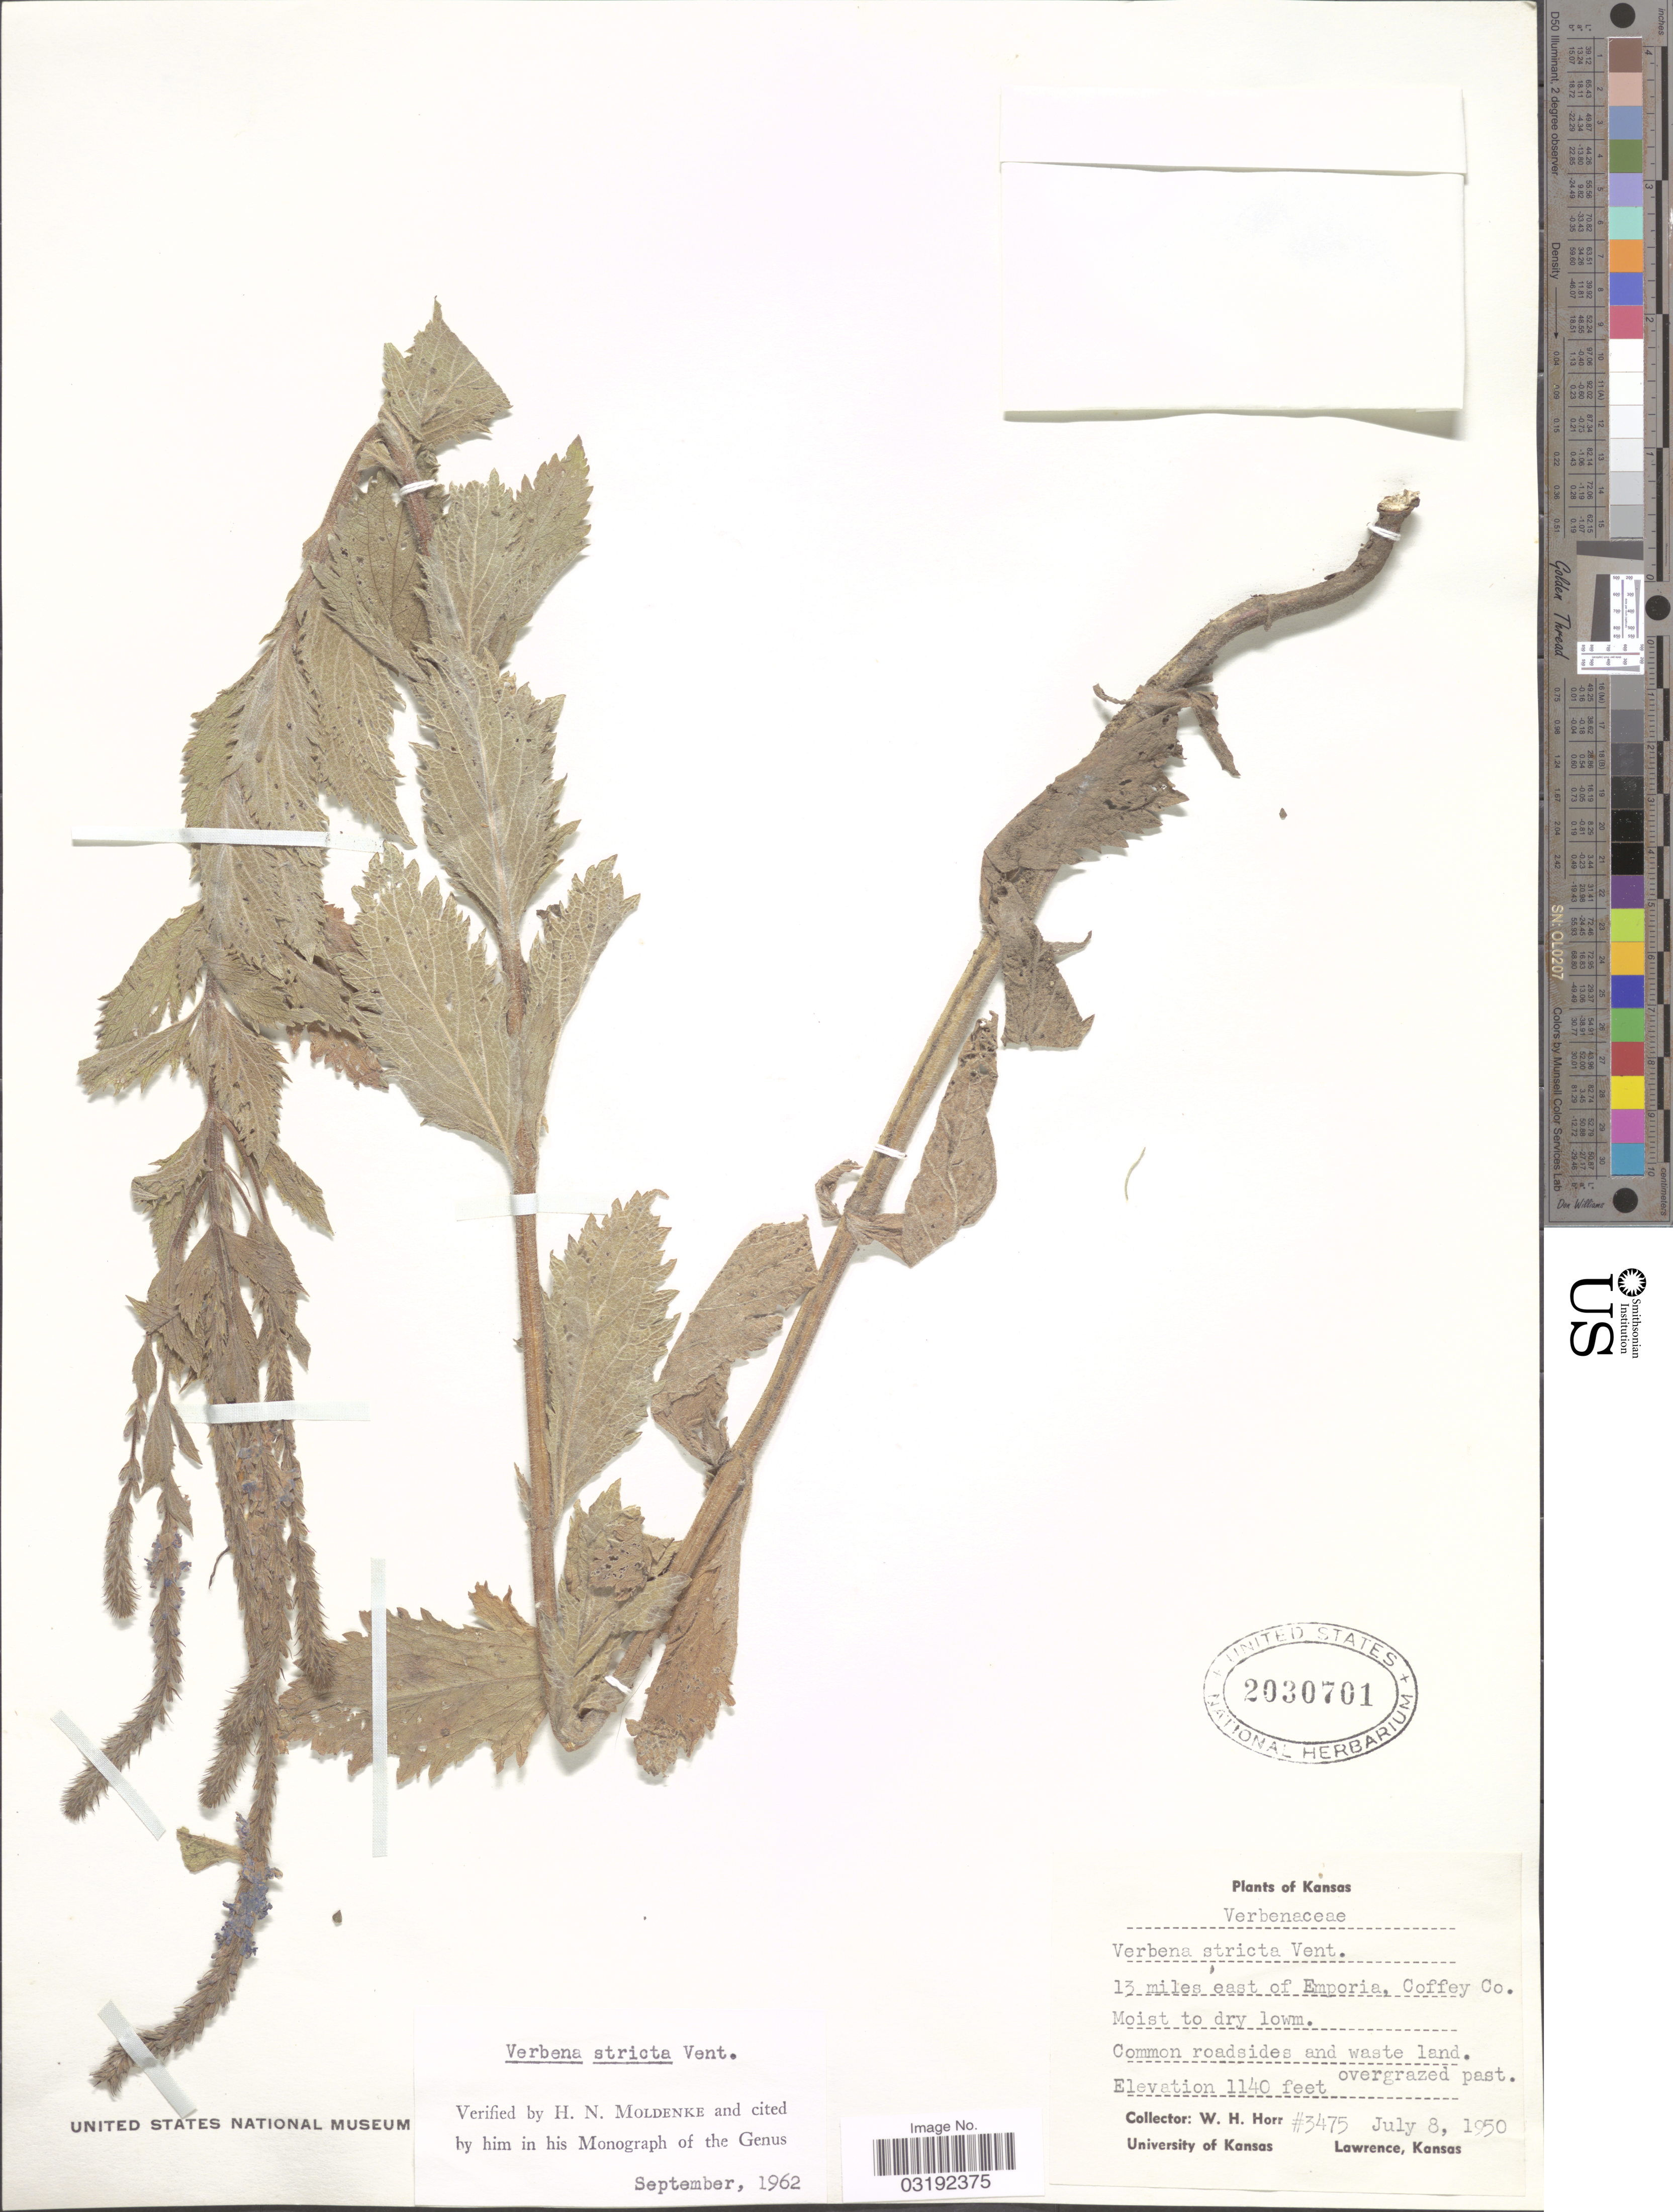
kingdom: Plantae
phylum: Tracheophyta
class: Magnoliopsida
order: Lamiales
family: Verbenaceae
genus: Verbena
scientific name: Verbena stricta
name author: Vent.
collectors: W. H. Horr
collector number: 3475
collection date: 1950-07-08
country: United States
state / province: Kansas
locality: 13 miles east of Emporia, Coffey Co.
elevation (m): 347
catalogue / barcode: US 2030701